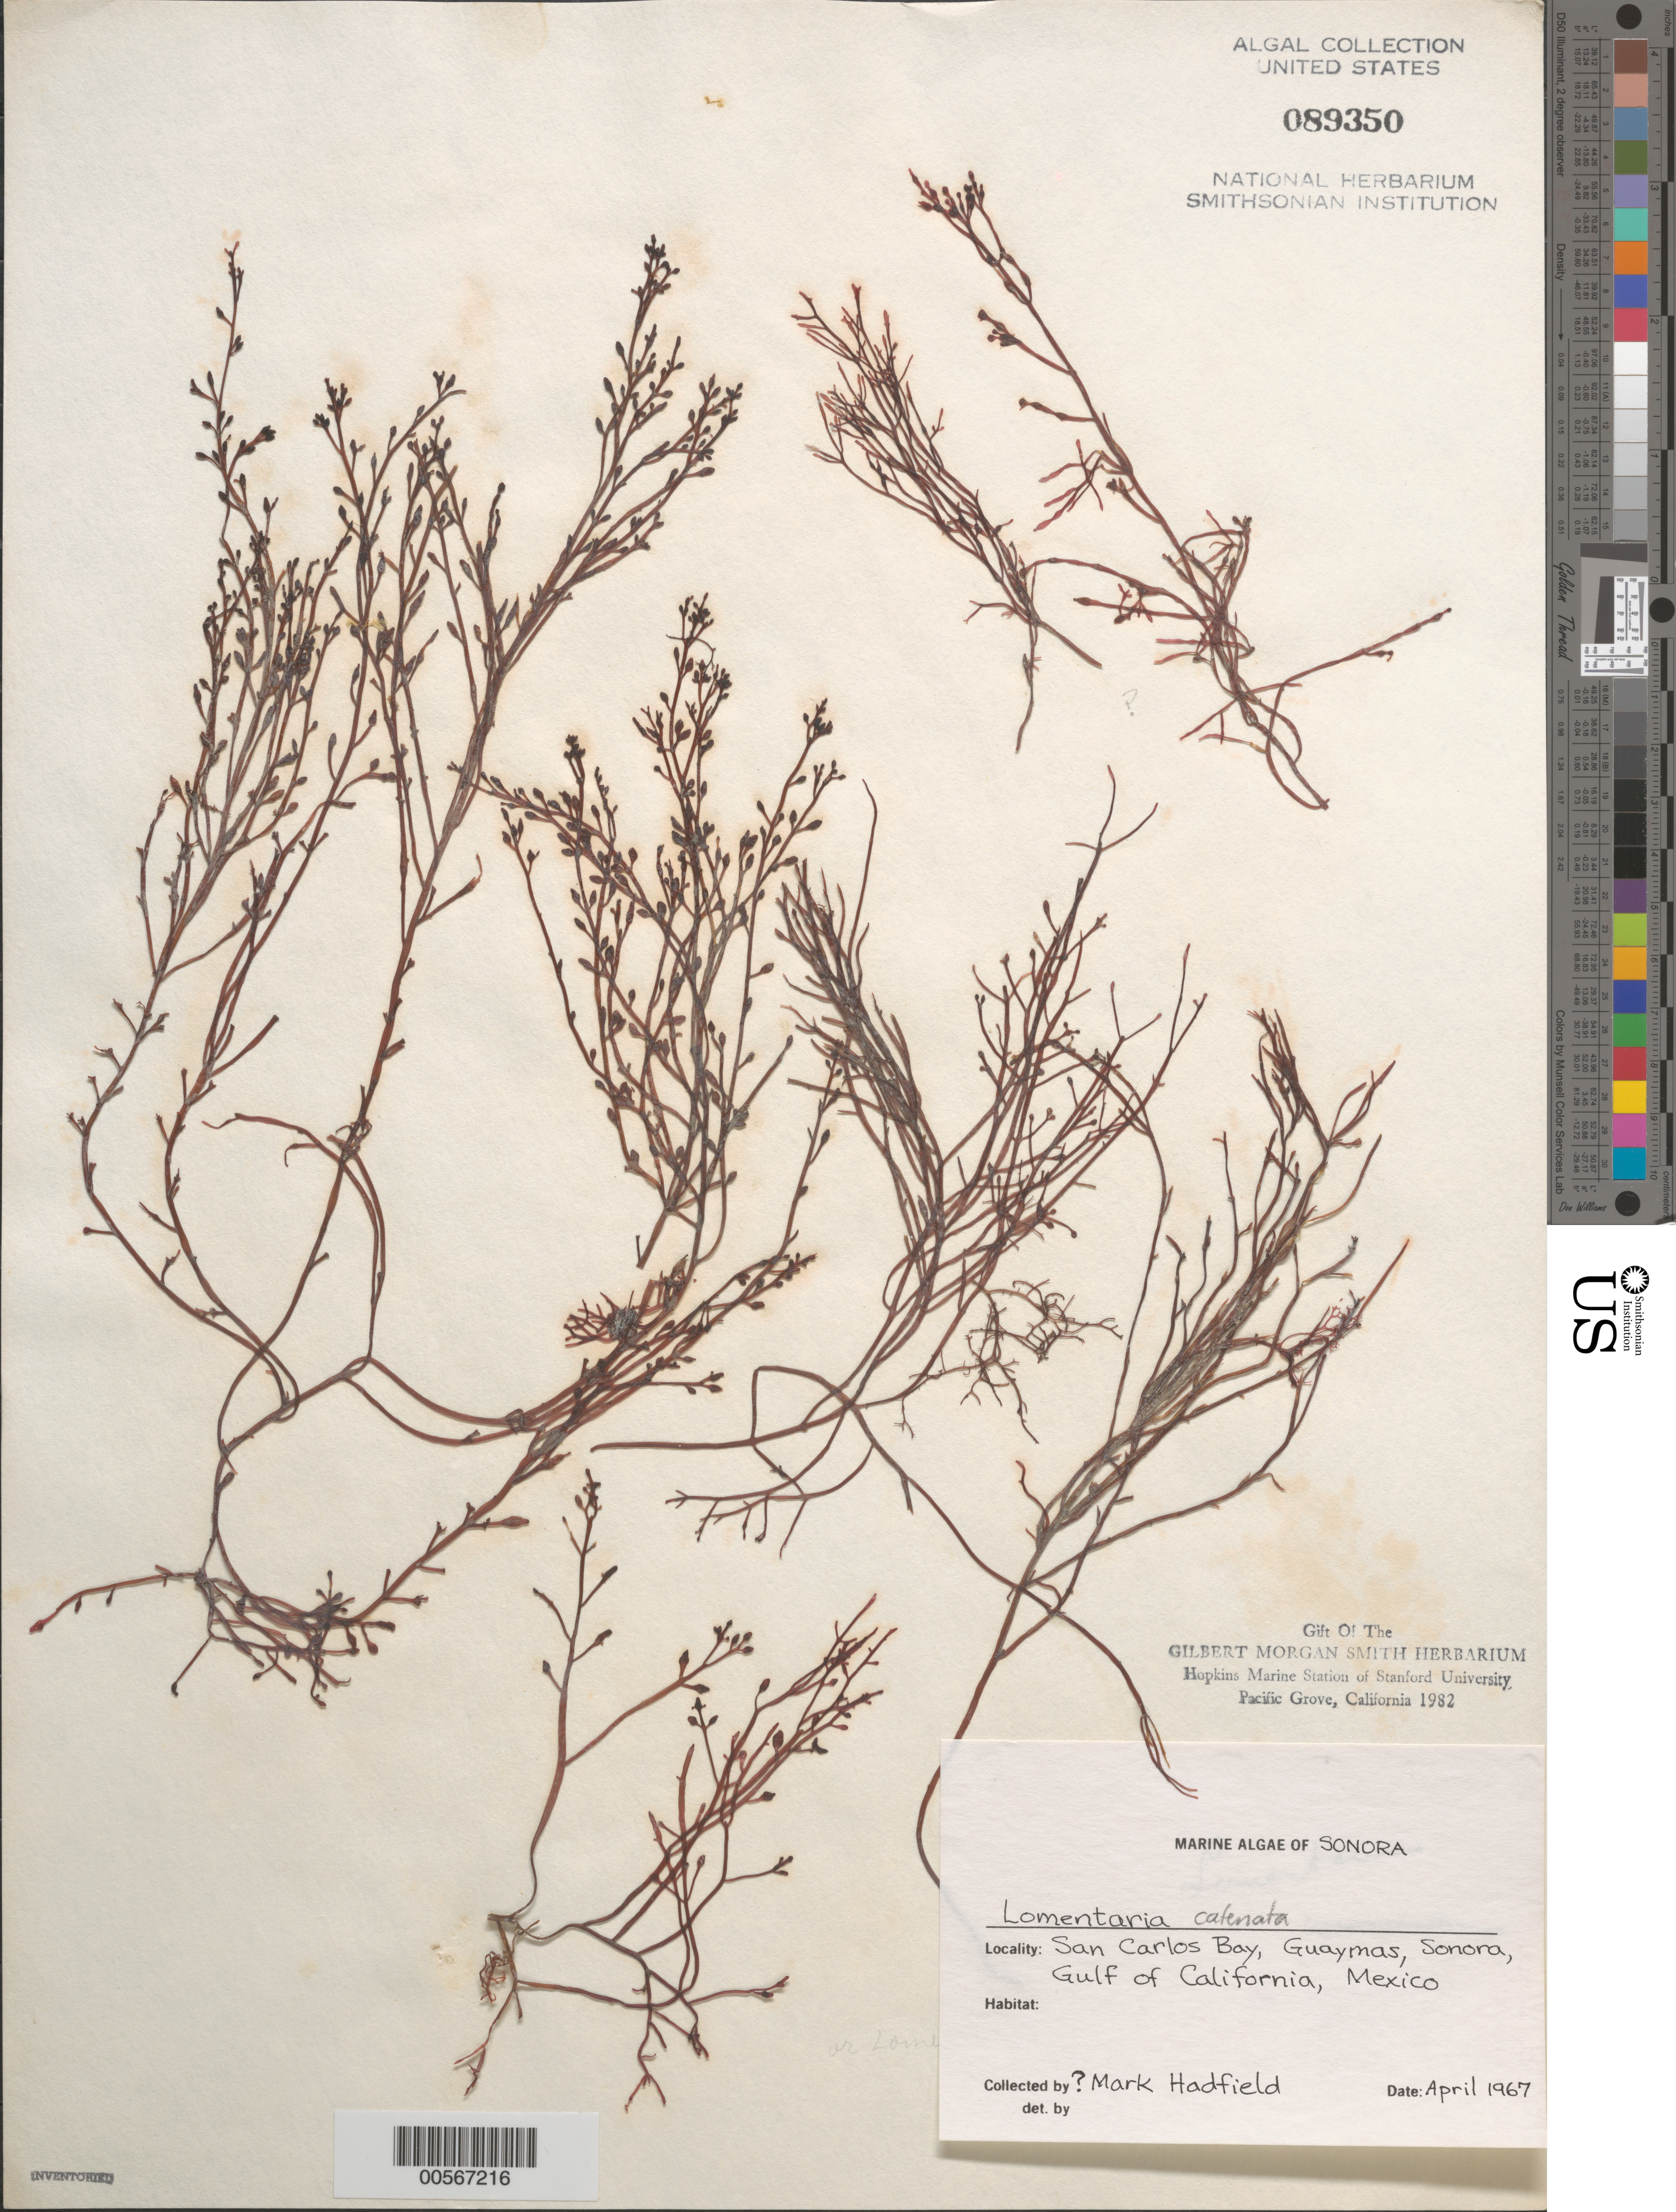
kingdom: Plantae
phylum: Rhodophyta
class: Florideophyceae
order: Rhodymeniales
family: Lomentariaceae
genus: Lomentaria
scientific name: Lomentaria sp.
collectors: M. Hadfield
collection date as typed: Apr 1967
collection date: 1967-04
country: Mexico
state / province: Sonora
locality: Bahia San Carlos, Guaymas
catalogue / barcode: US 89350